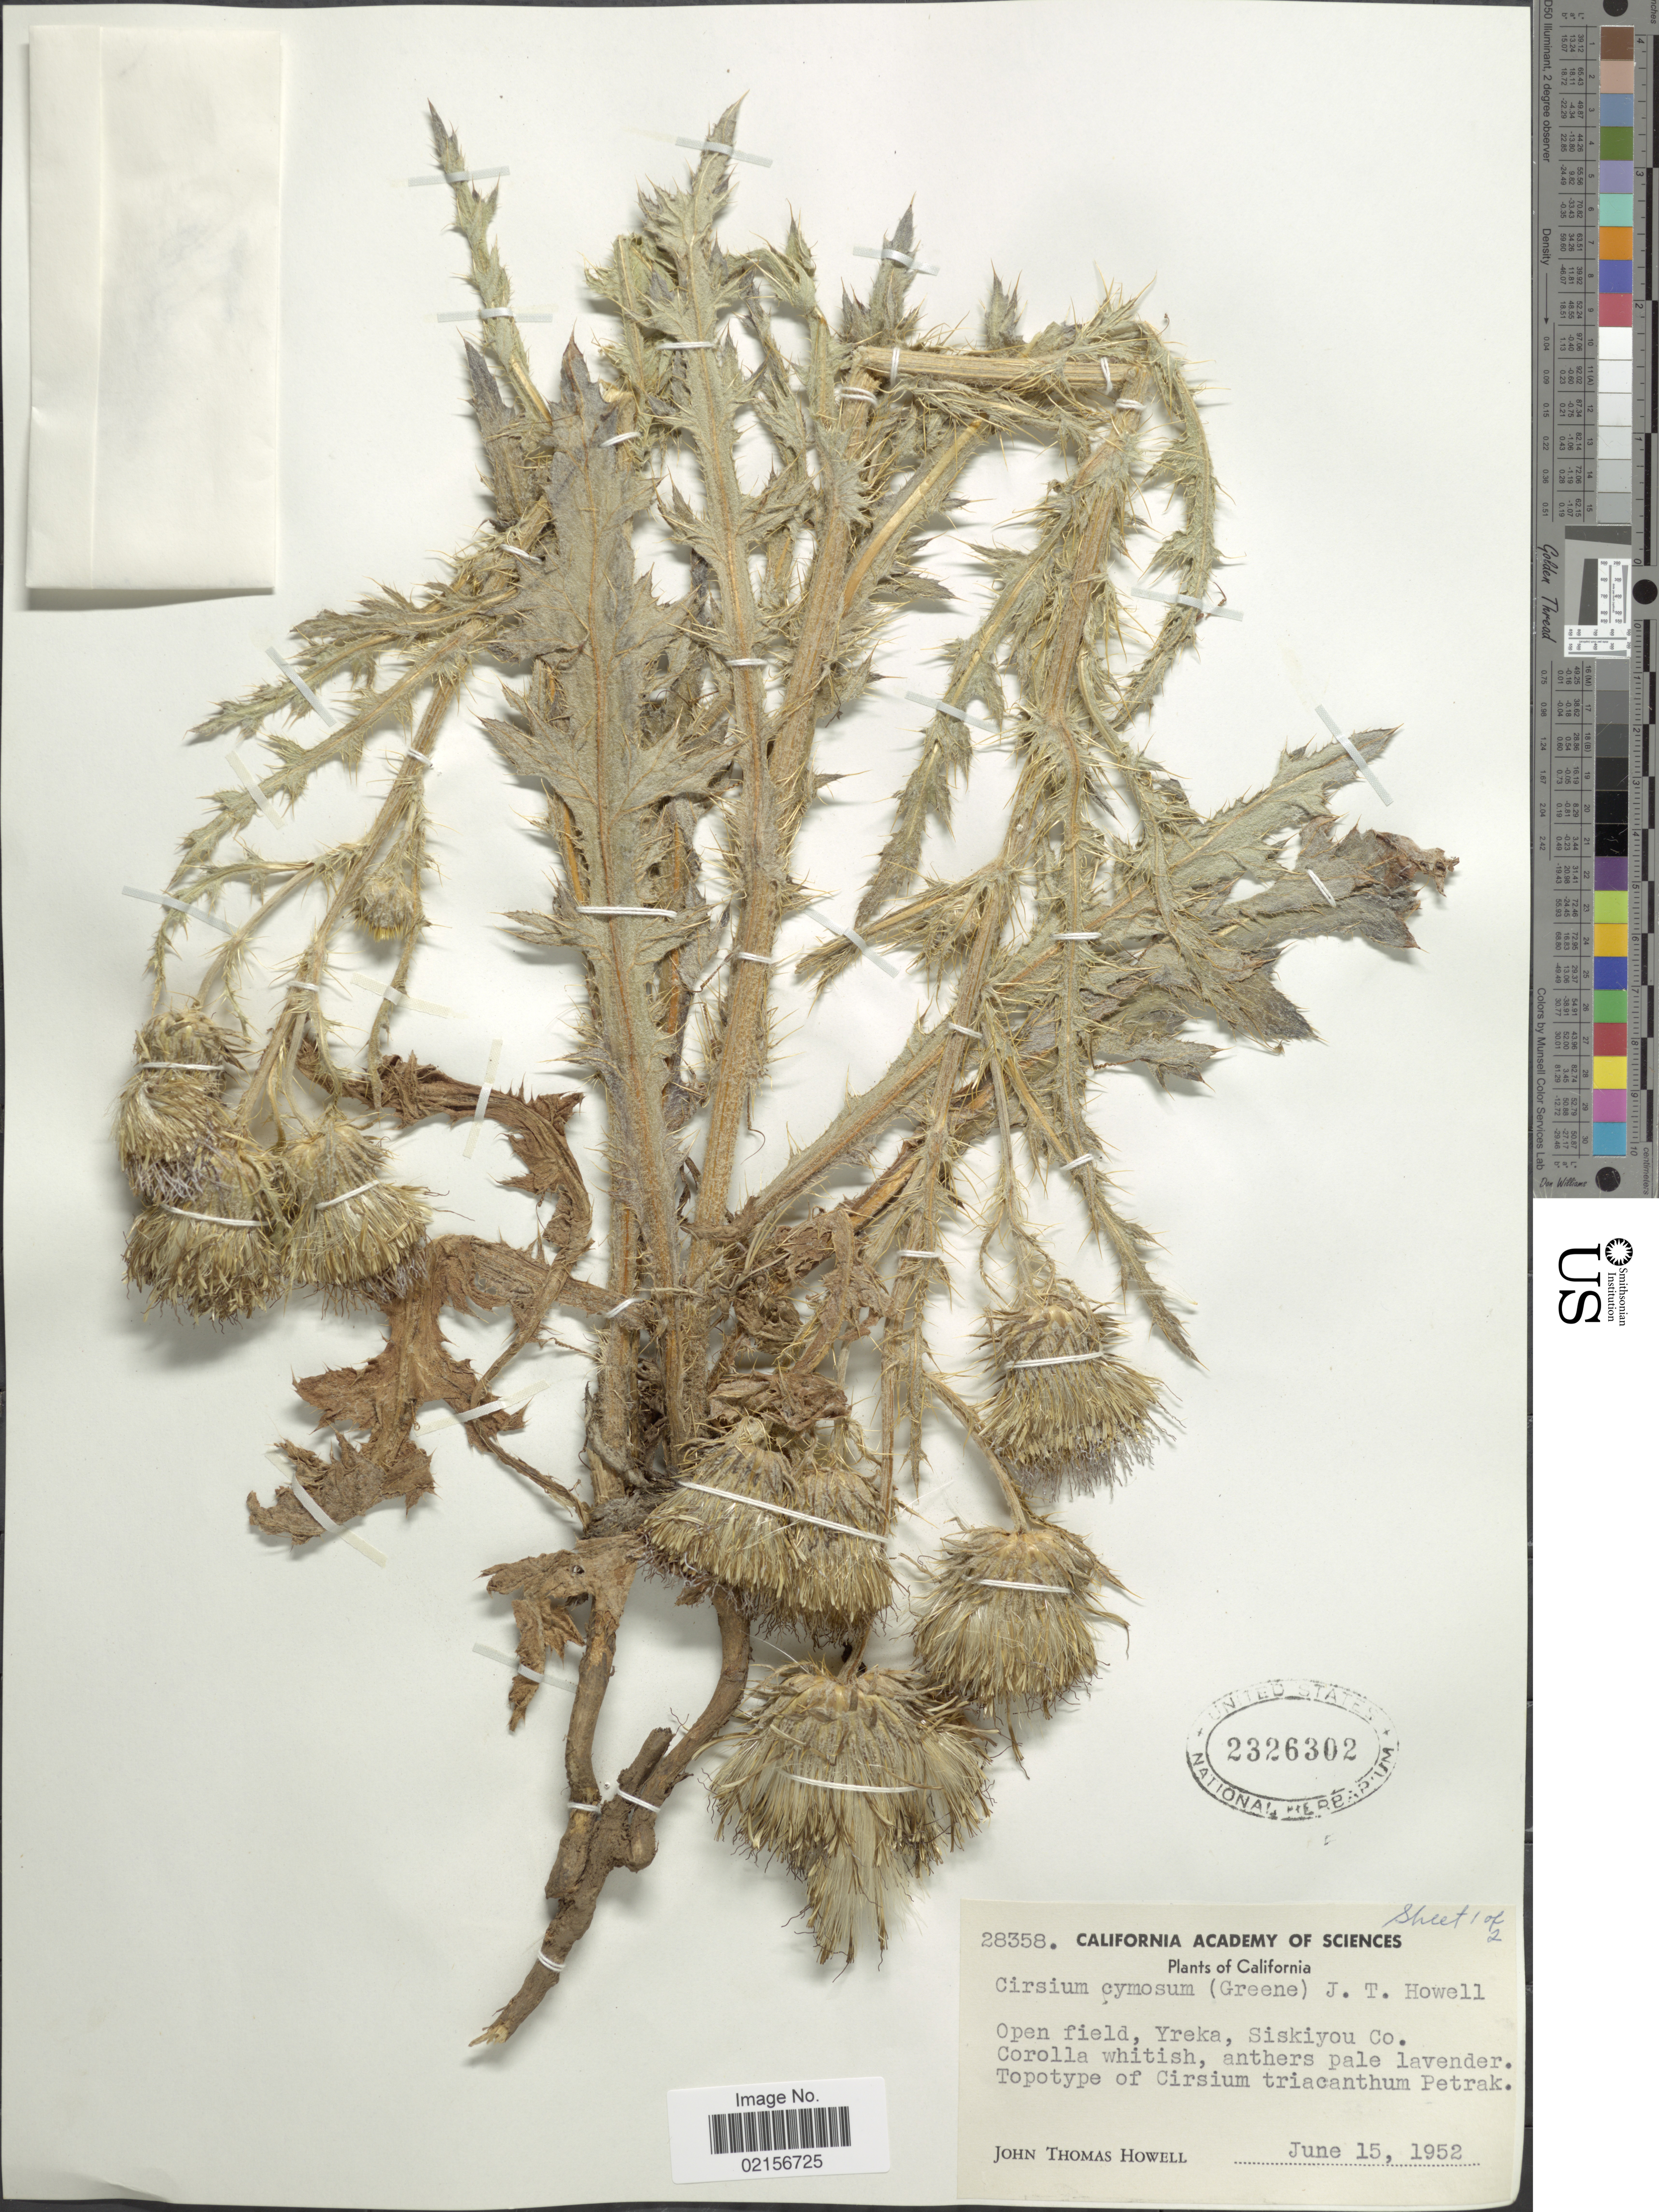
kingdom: Plantae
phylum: Tracheophyta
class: Magnoliopsida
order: Asterales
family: Asteraceae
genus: Cirsium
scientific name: Cirsium cymosum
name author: (Greene) J.T. Howell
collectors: J. T. Howell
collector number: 28358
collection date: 1952-06-15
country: United States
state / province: California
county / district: Siskiyou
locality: Open field, Yreka, Siskiyou Co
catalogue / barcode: US 2326302